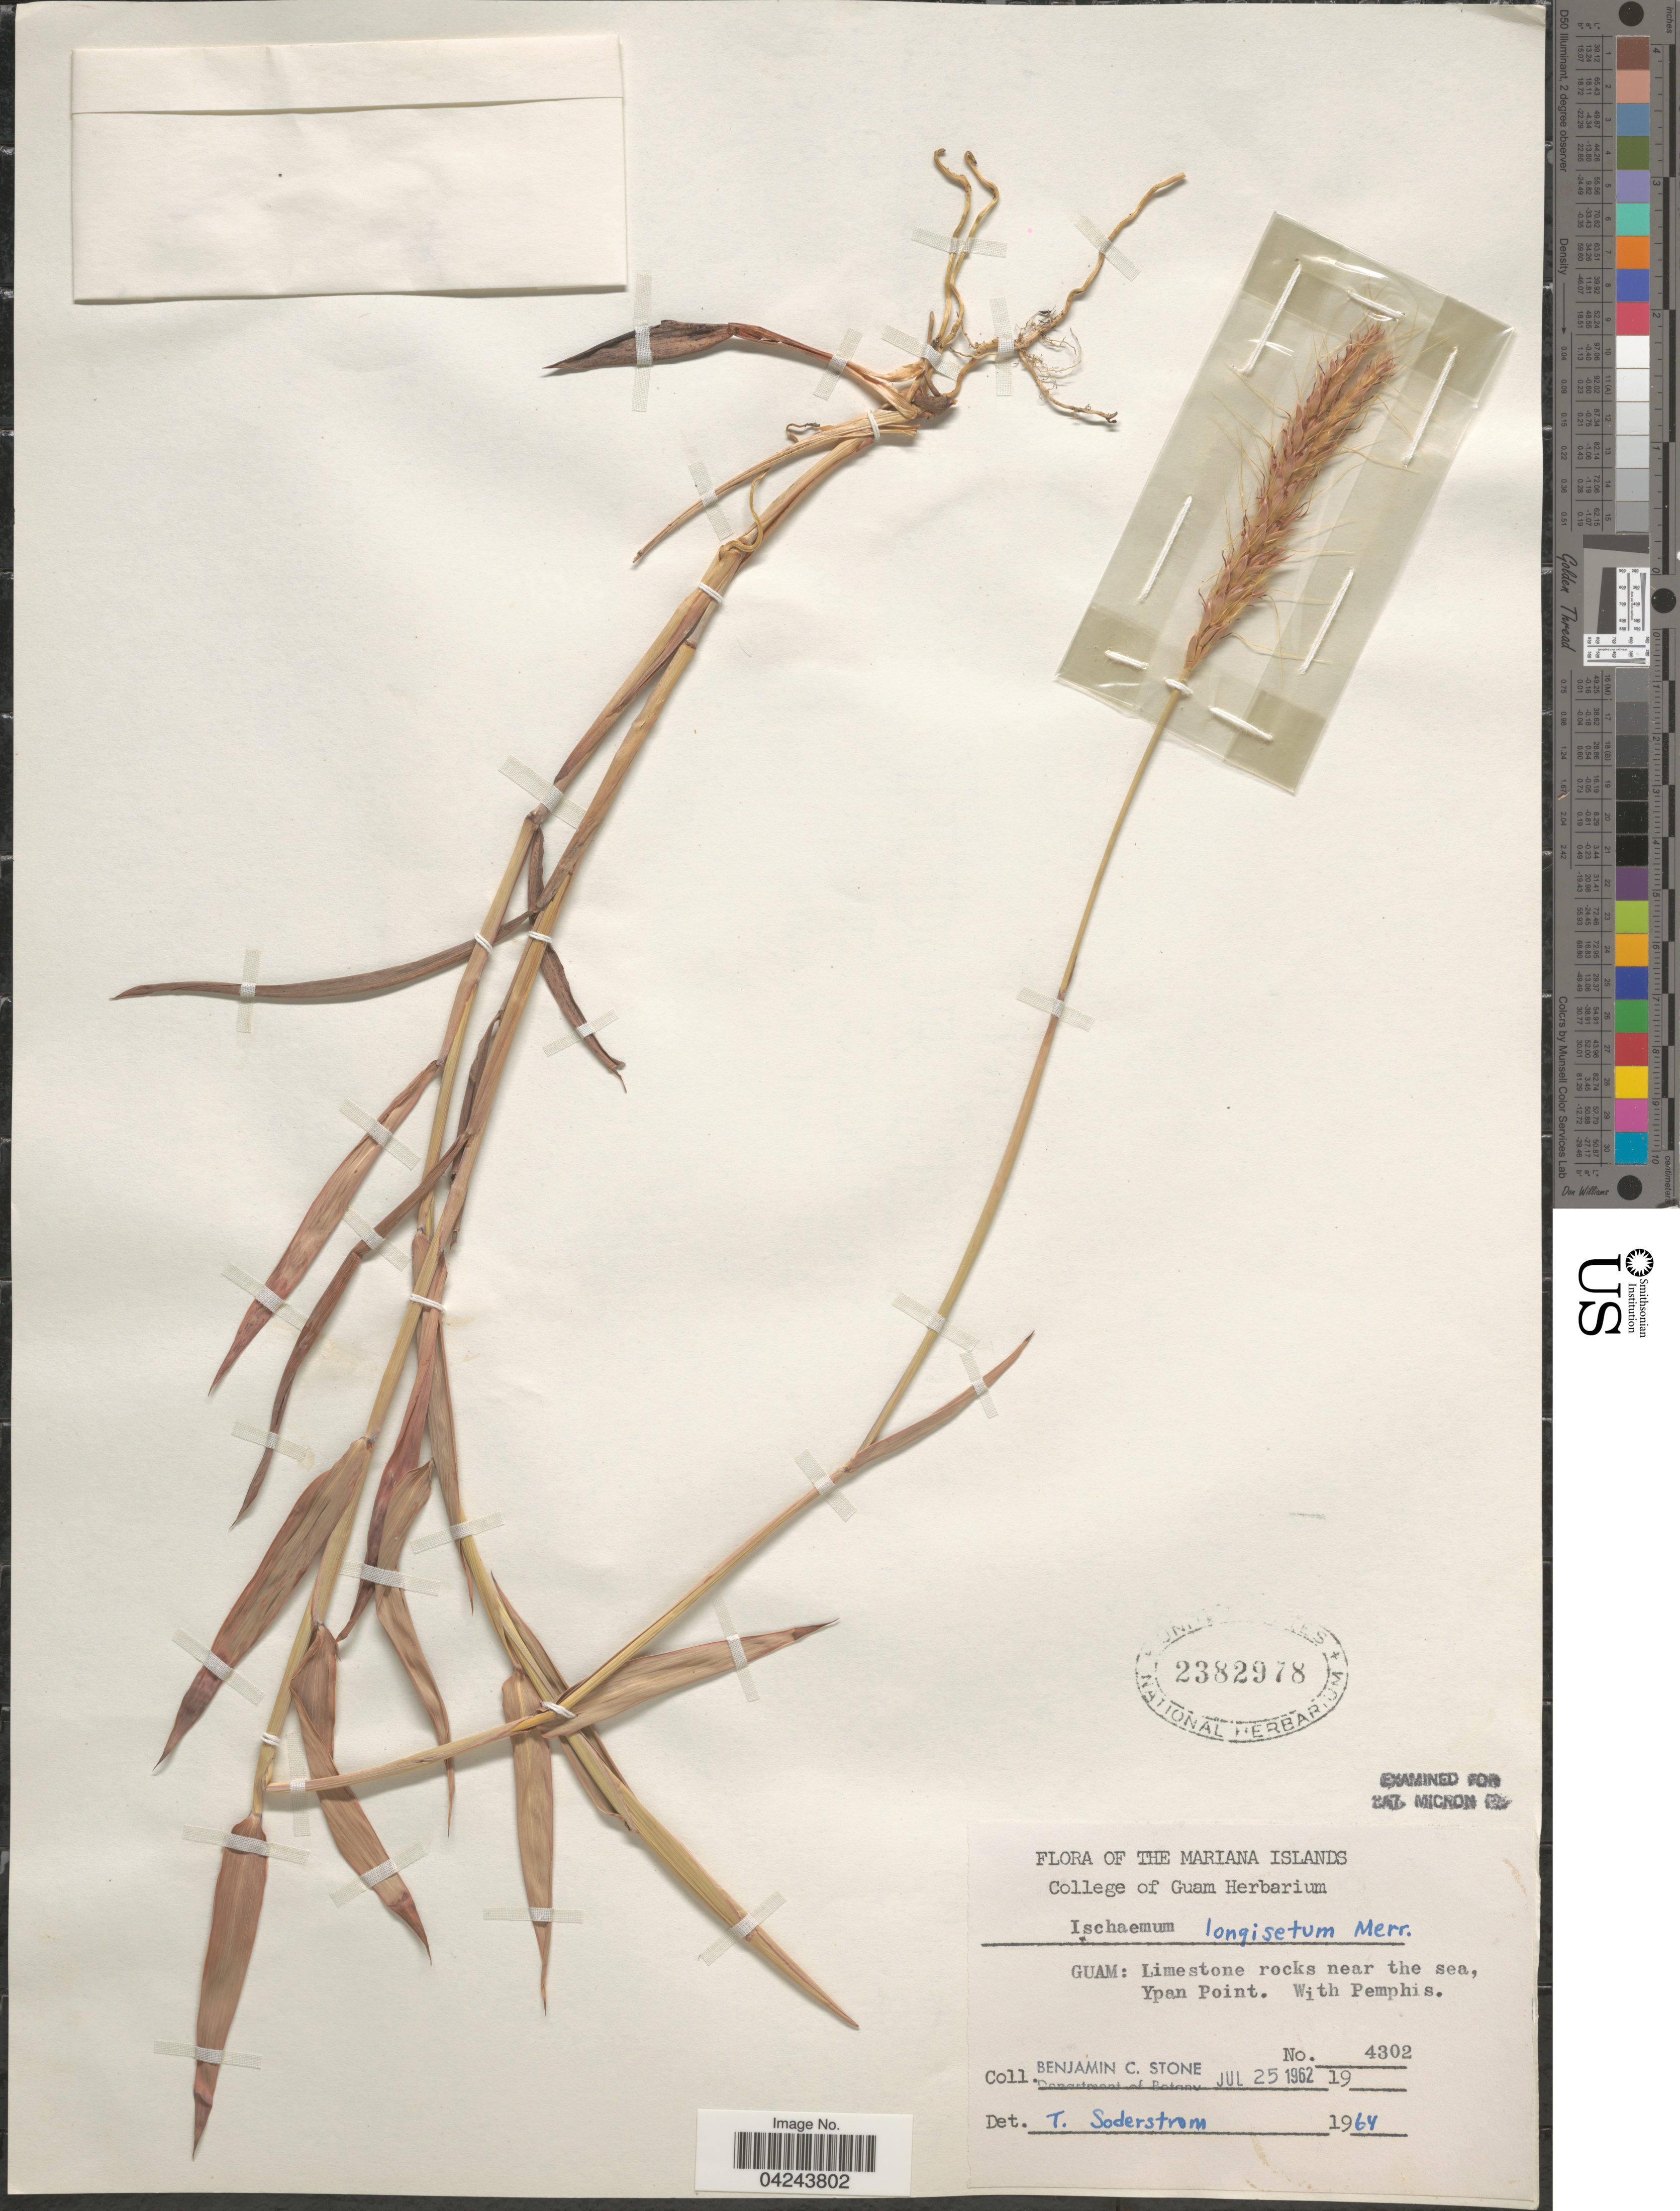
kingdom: Plantae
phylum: Tracheophyta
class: Liliopsida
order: Poales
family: Poaceae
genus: Ischaemum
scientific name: Ischaemum longisetum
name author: Merr.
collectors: B. C. Stone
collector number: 4302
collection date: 1962-07-25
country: Guam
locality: Mariana Islands. Limestone rocks near the sea, Ypan Point.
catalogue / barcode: US 2382978